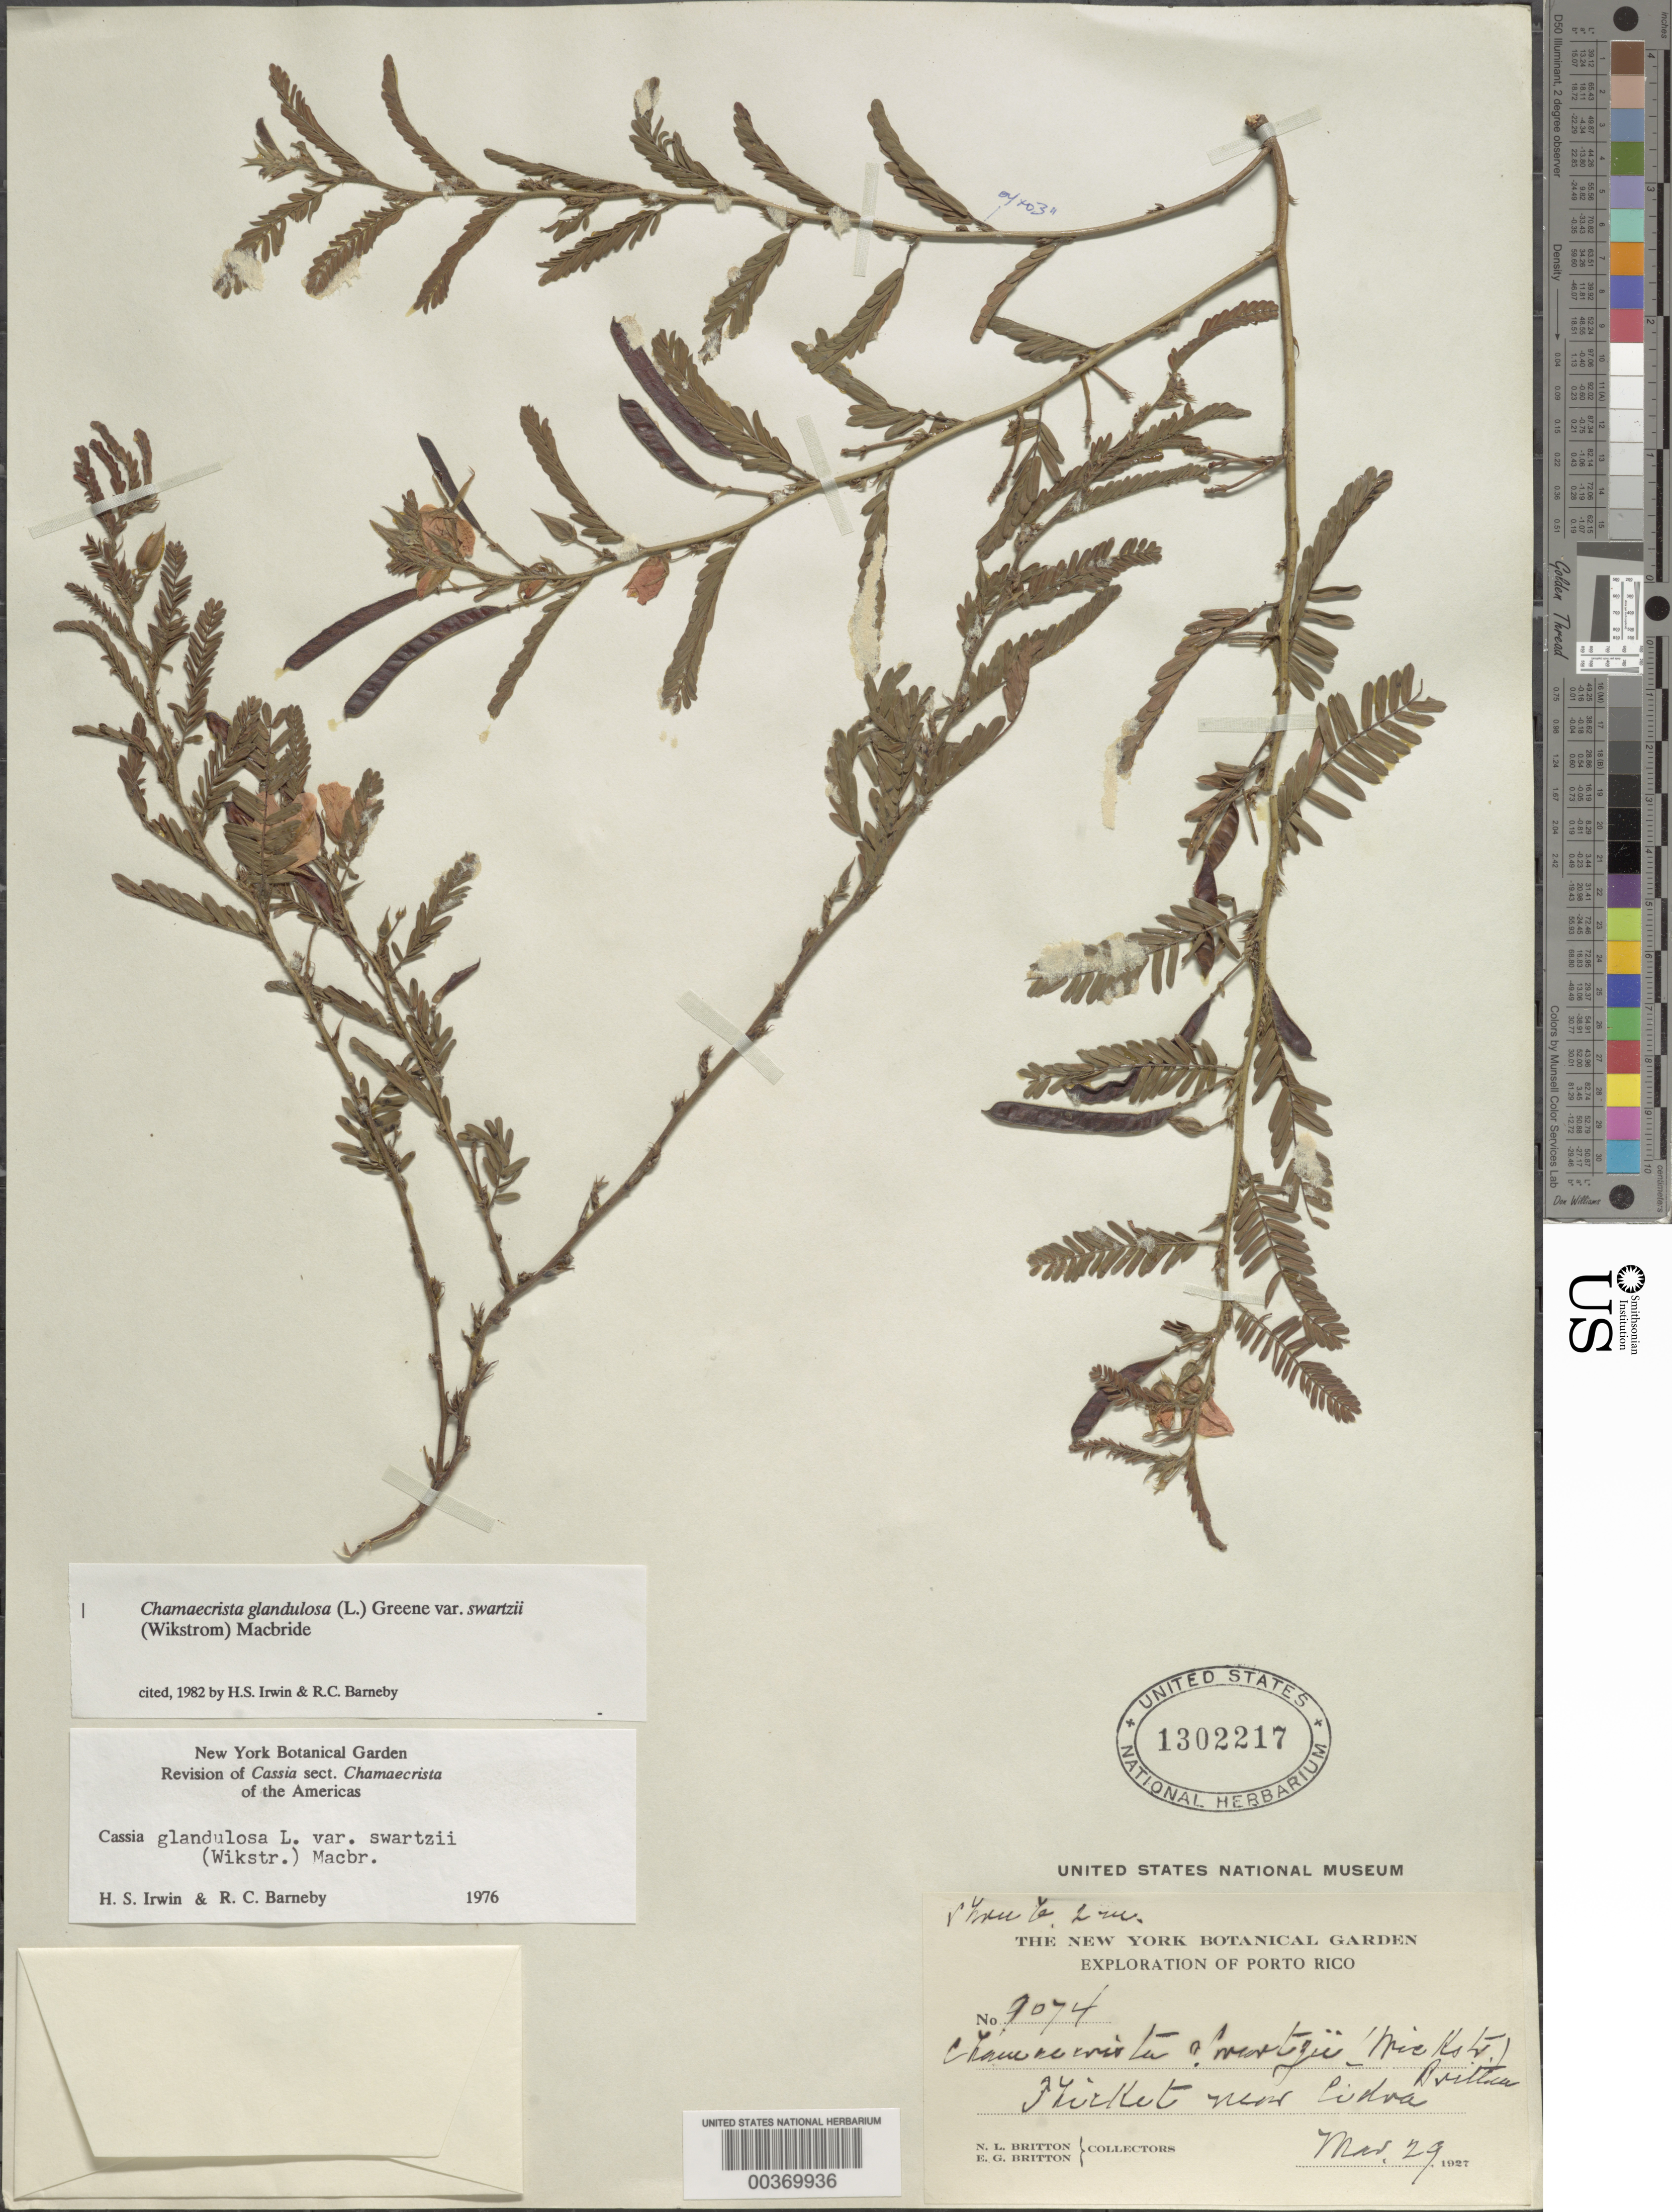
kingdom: Plantae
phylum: Tracheophyta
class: Magnoliopsida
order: Fabales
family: Fabaceae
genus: Chamaecrista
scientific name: Chamaecrista glandulosa var. swartzii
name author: (Wikstr.) H.S. Irwin & Barneby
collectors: N. Britton & E. G. Britton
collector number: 9074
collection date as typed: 29 Mar 1927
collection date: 1927-03-29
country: Puerto Rico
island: Greater Antilles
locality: Near cidra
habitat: Thicket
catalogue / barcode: US 1302217